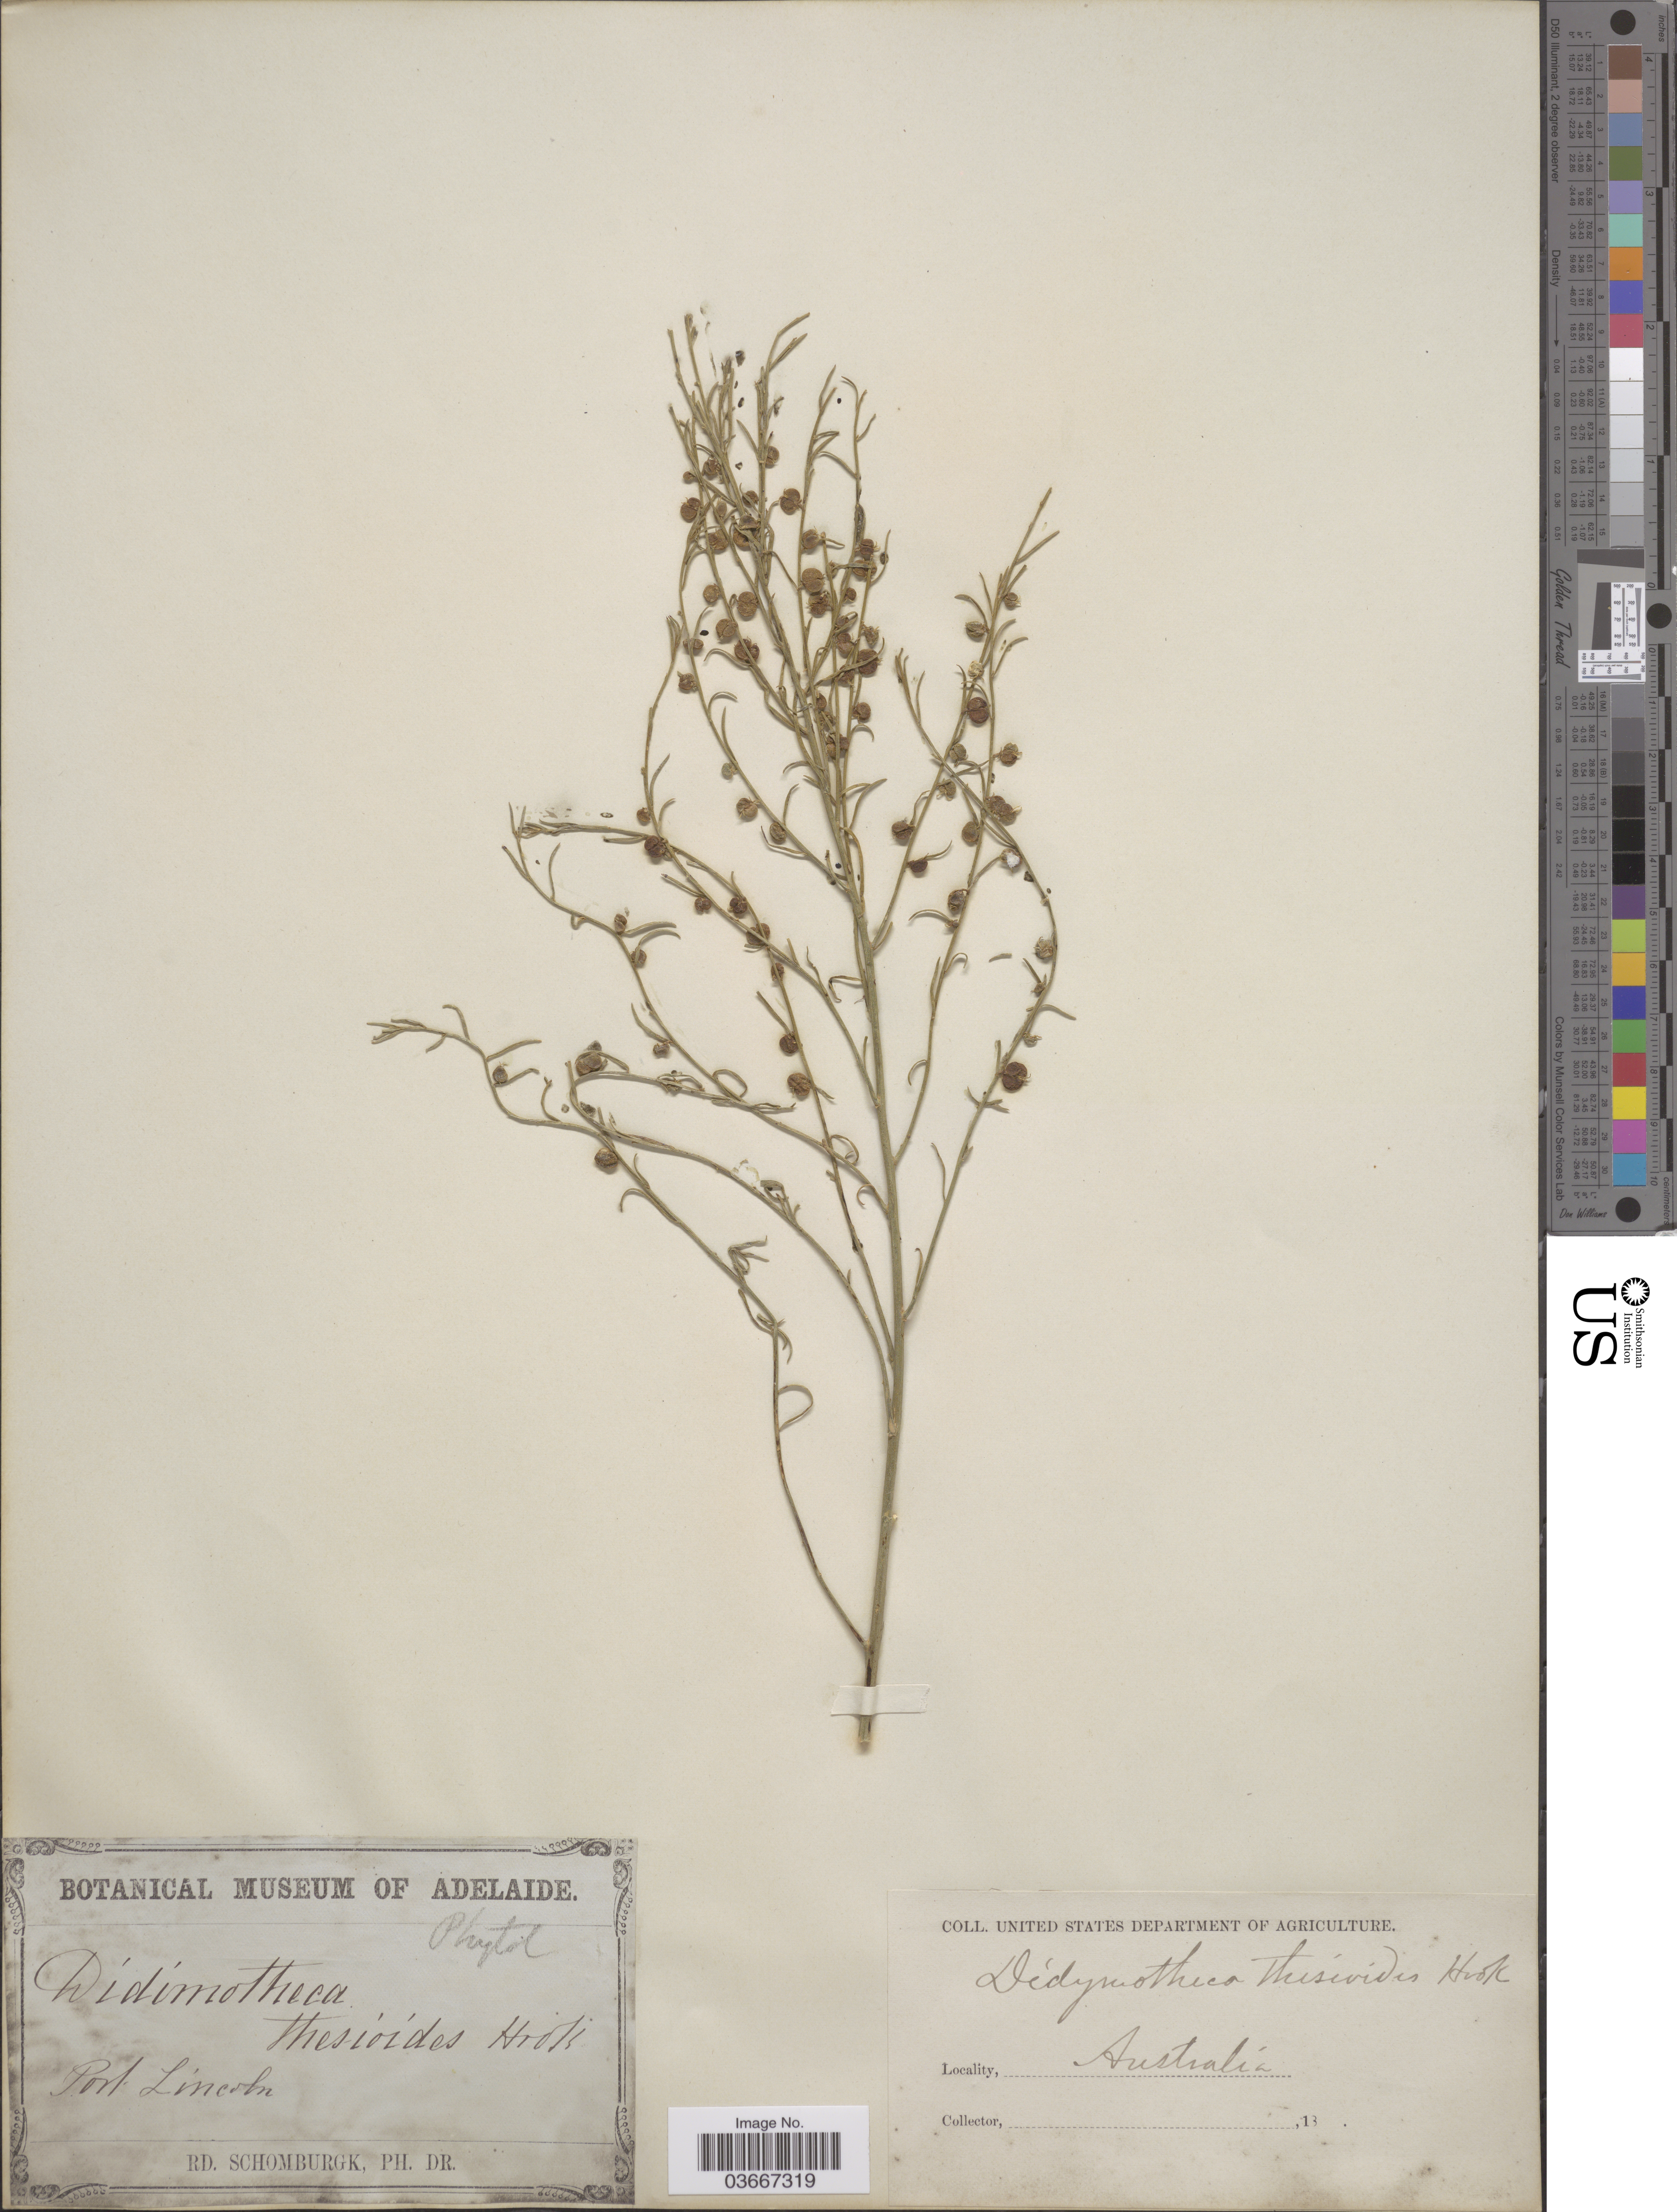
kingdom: Plantae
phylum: Tracheophyta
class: Magnoliopsida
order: Brassicales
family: Gyrostemonaceae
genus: Gyrostemon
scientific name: Gyrostemon thesioides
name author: (Hook. f.) A.S. George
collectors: M. R. Schomburgk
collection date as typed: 18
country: Australia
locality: Port Lincoln.